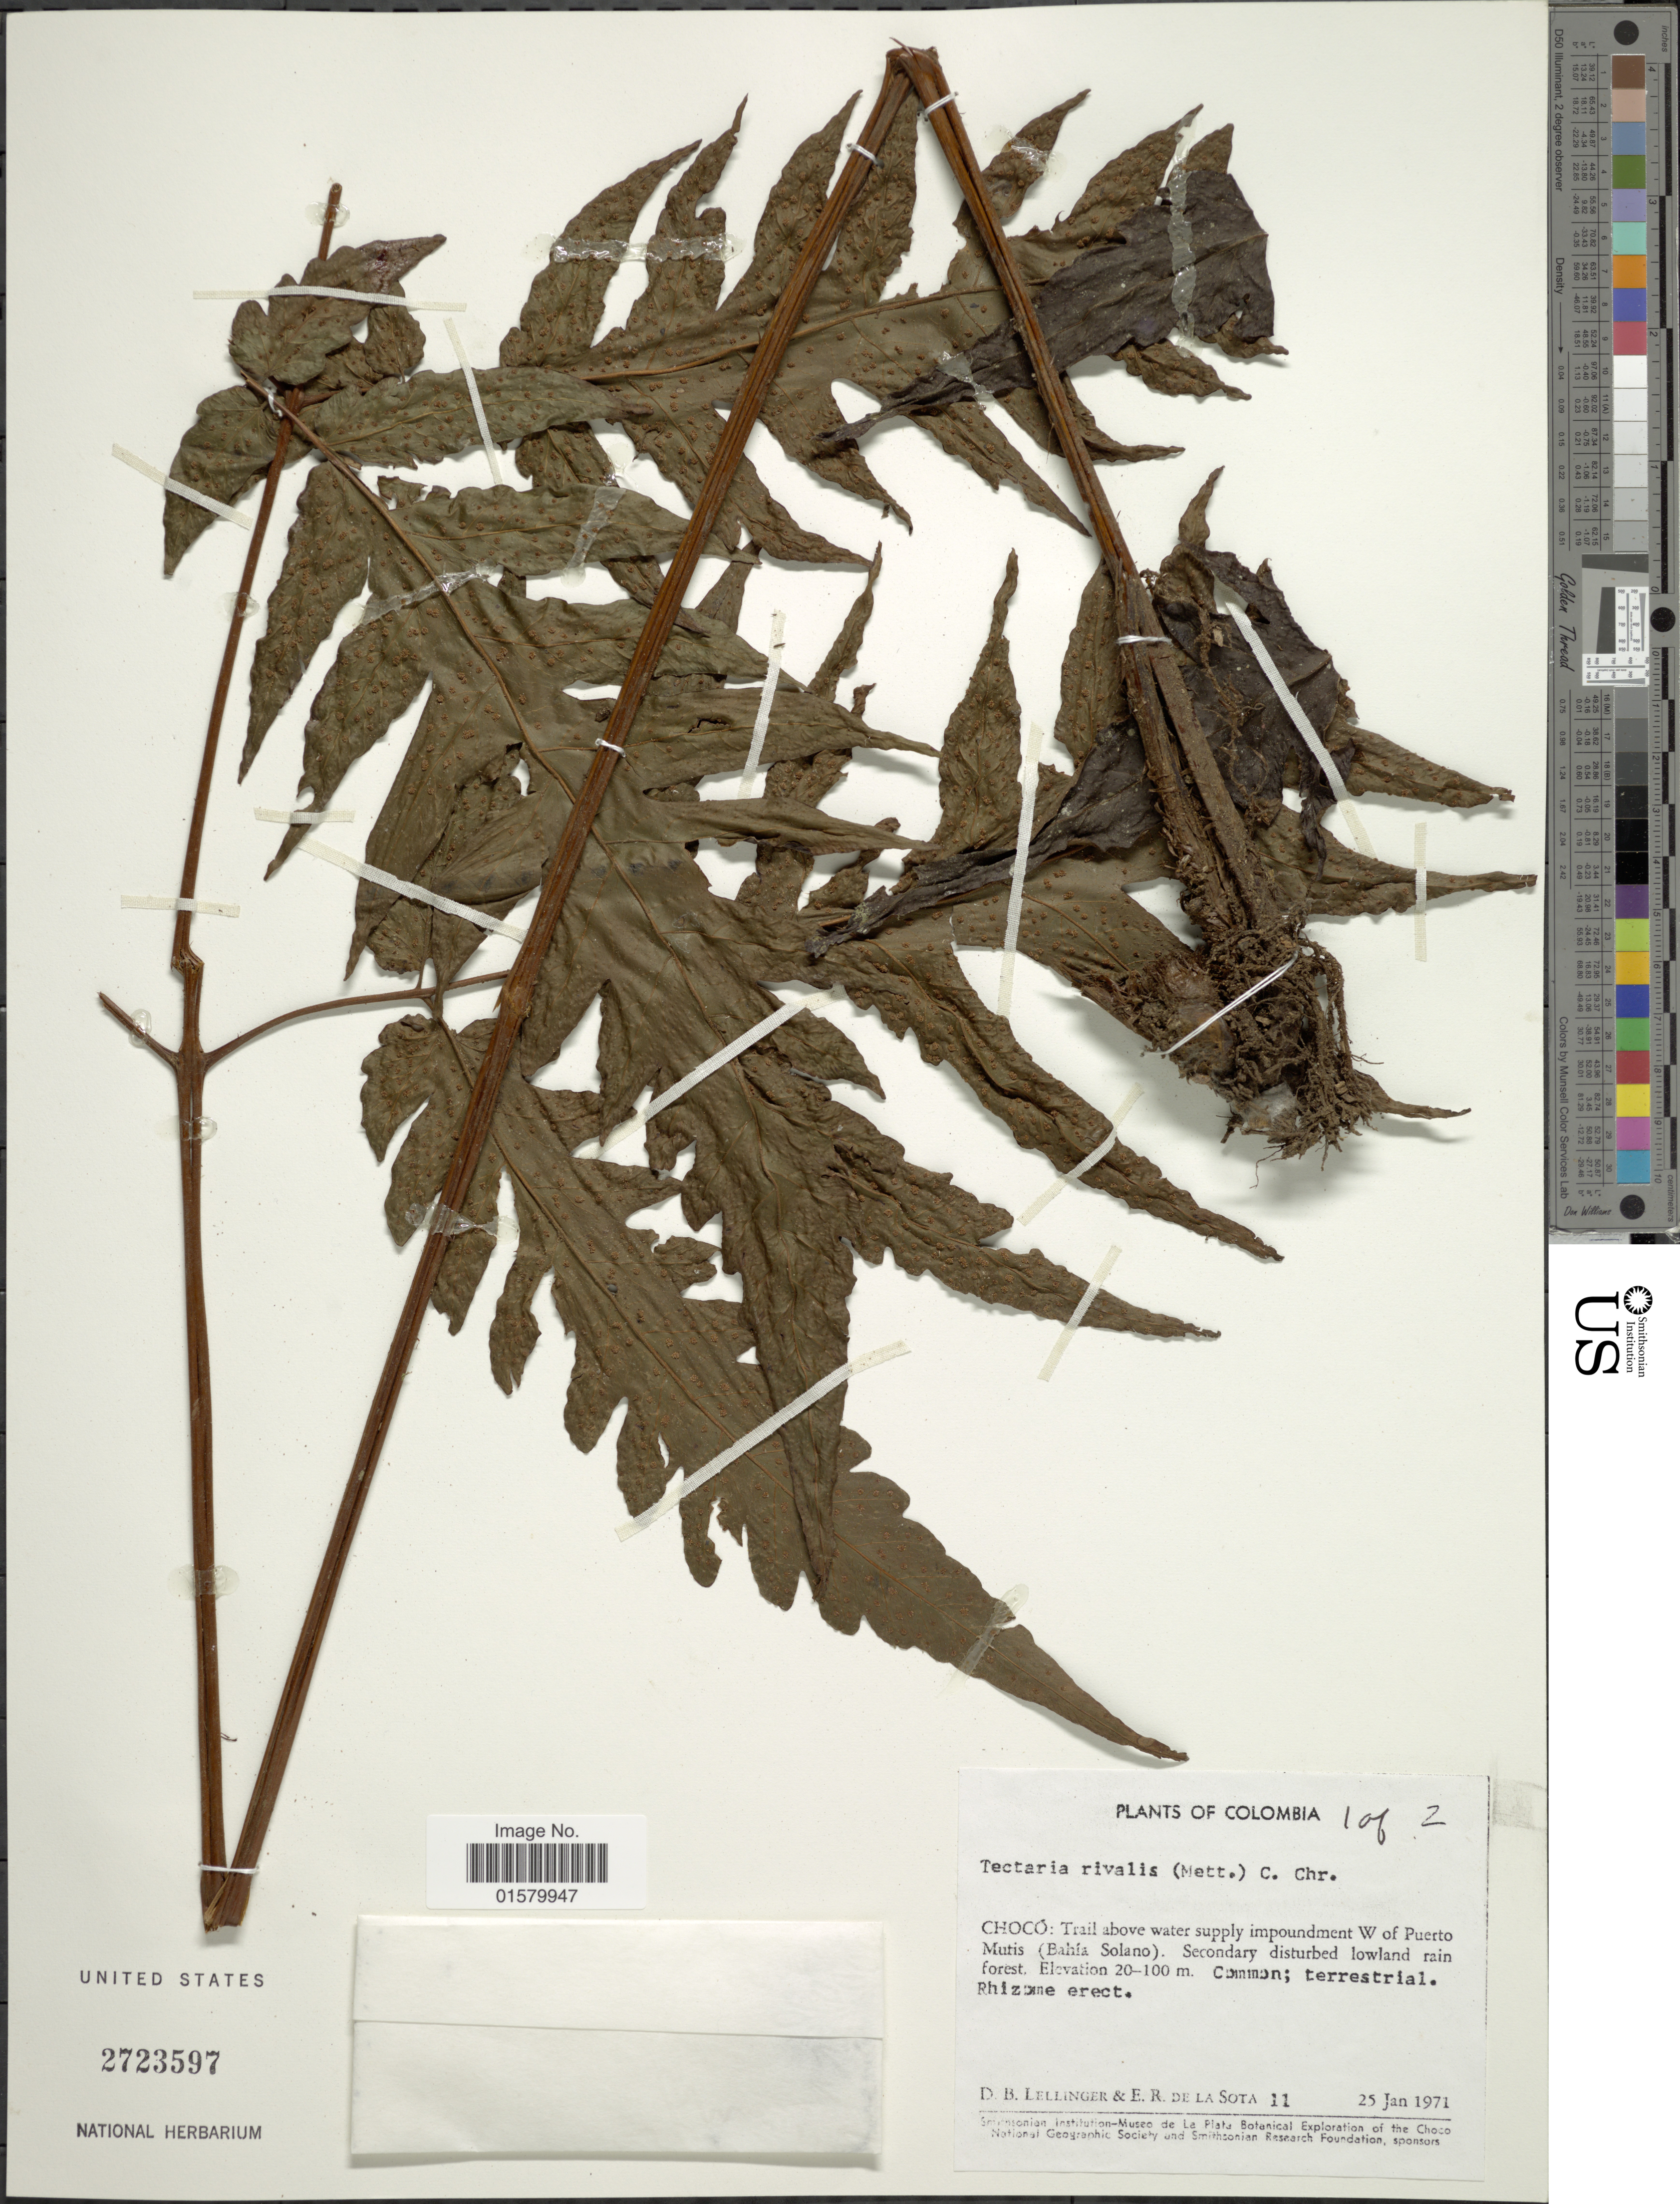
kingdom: Plantae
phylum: Tracheophyta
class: Polypodiopsida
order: Polypodiales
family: Tectariaceae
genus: Tectaria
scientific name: Tectaria rivalis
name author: (Mett. ex Kuhn) C. Chr.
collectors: D. B. Lellinger & E. R. de la Sota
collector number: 11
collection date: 1971-01-25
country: Colombia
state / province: Chocó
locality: Choco: trail above water supply impoundment W of Puerto Mutis (Bahia Solano)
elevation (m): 20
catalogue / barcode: US 2723597